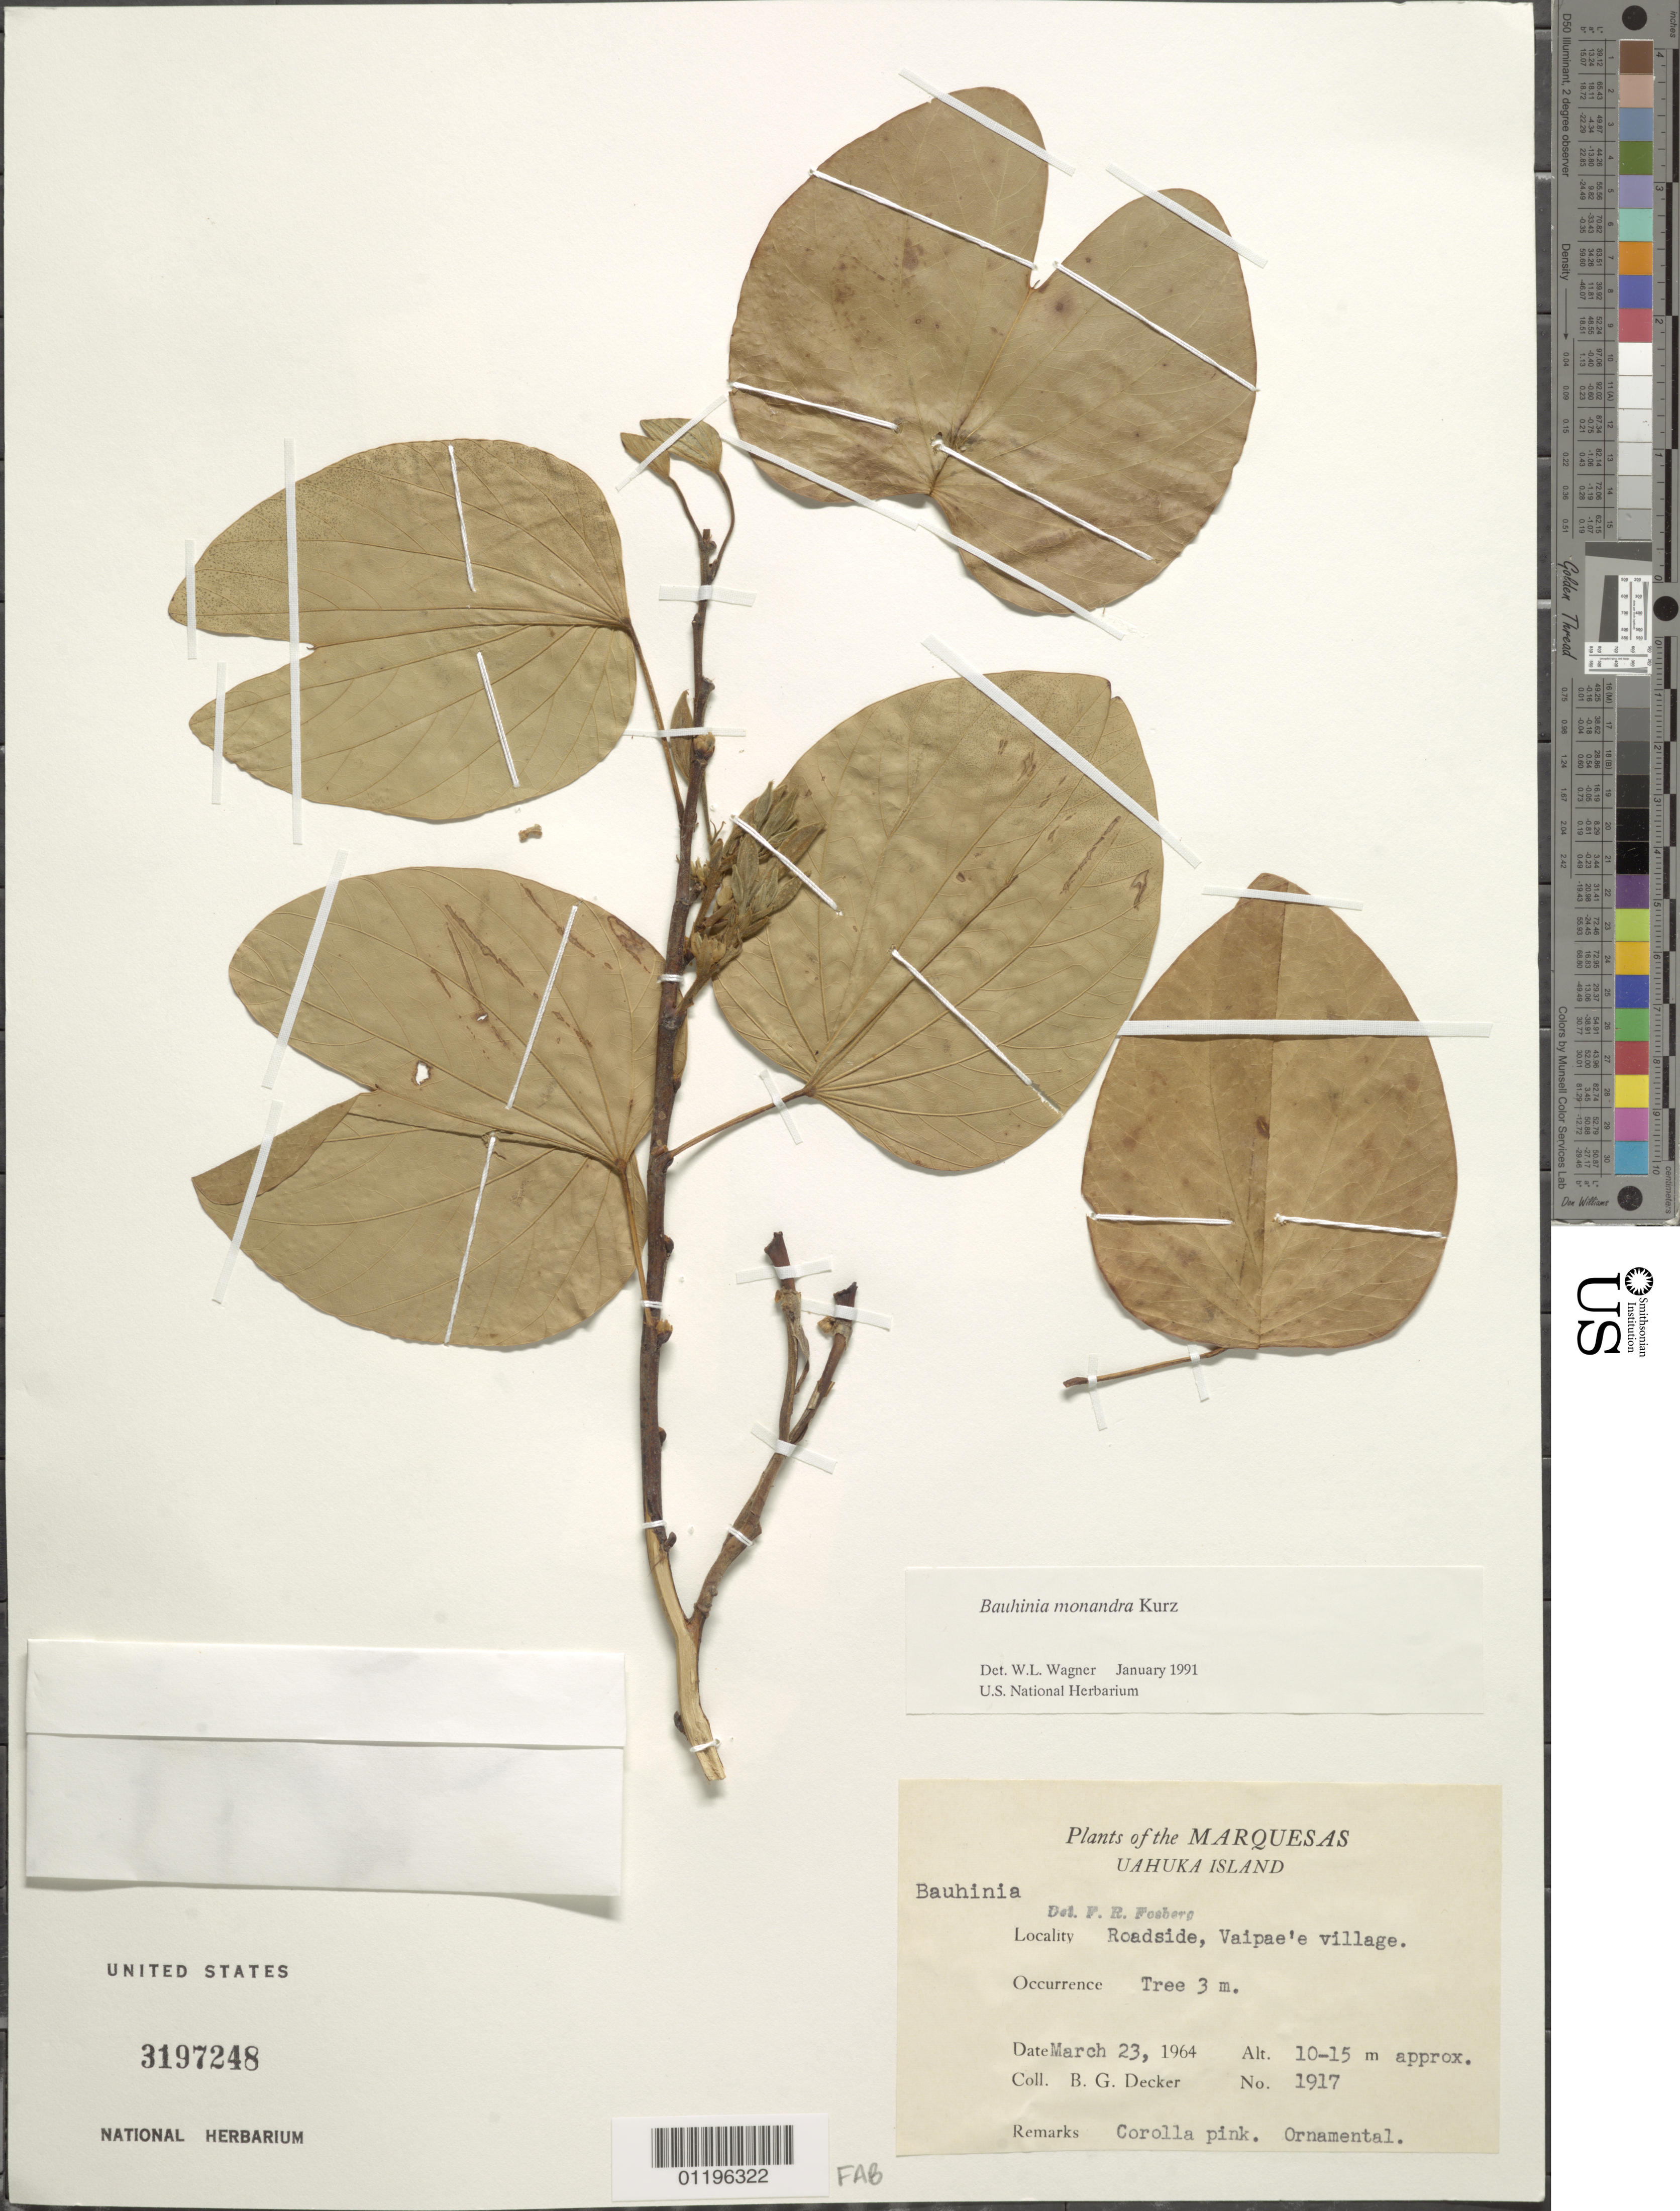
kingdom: Plantae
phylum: Tracheophyta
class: Magnoliopsida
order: Fabales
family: Fabaceae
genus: Bauhinia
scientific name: Bauhinia monandra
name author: Kurz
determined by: Wagner, W. L., (BOT), Smithsonian Institution - National Museum of Natural History (UNITED STATES)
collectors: B. G. Decker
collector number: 1917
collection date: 1964-03-23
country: French Polynesia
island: Ua Huka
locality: roadside, Vaipae'e village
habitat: Ornamental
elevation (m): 10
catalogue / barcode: US 3197248